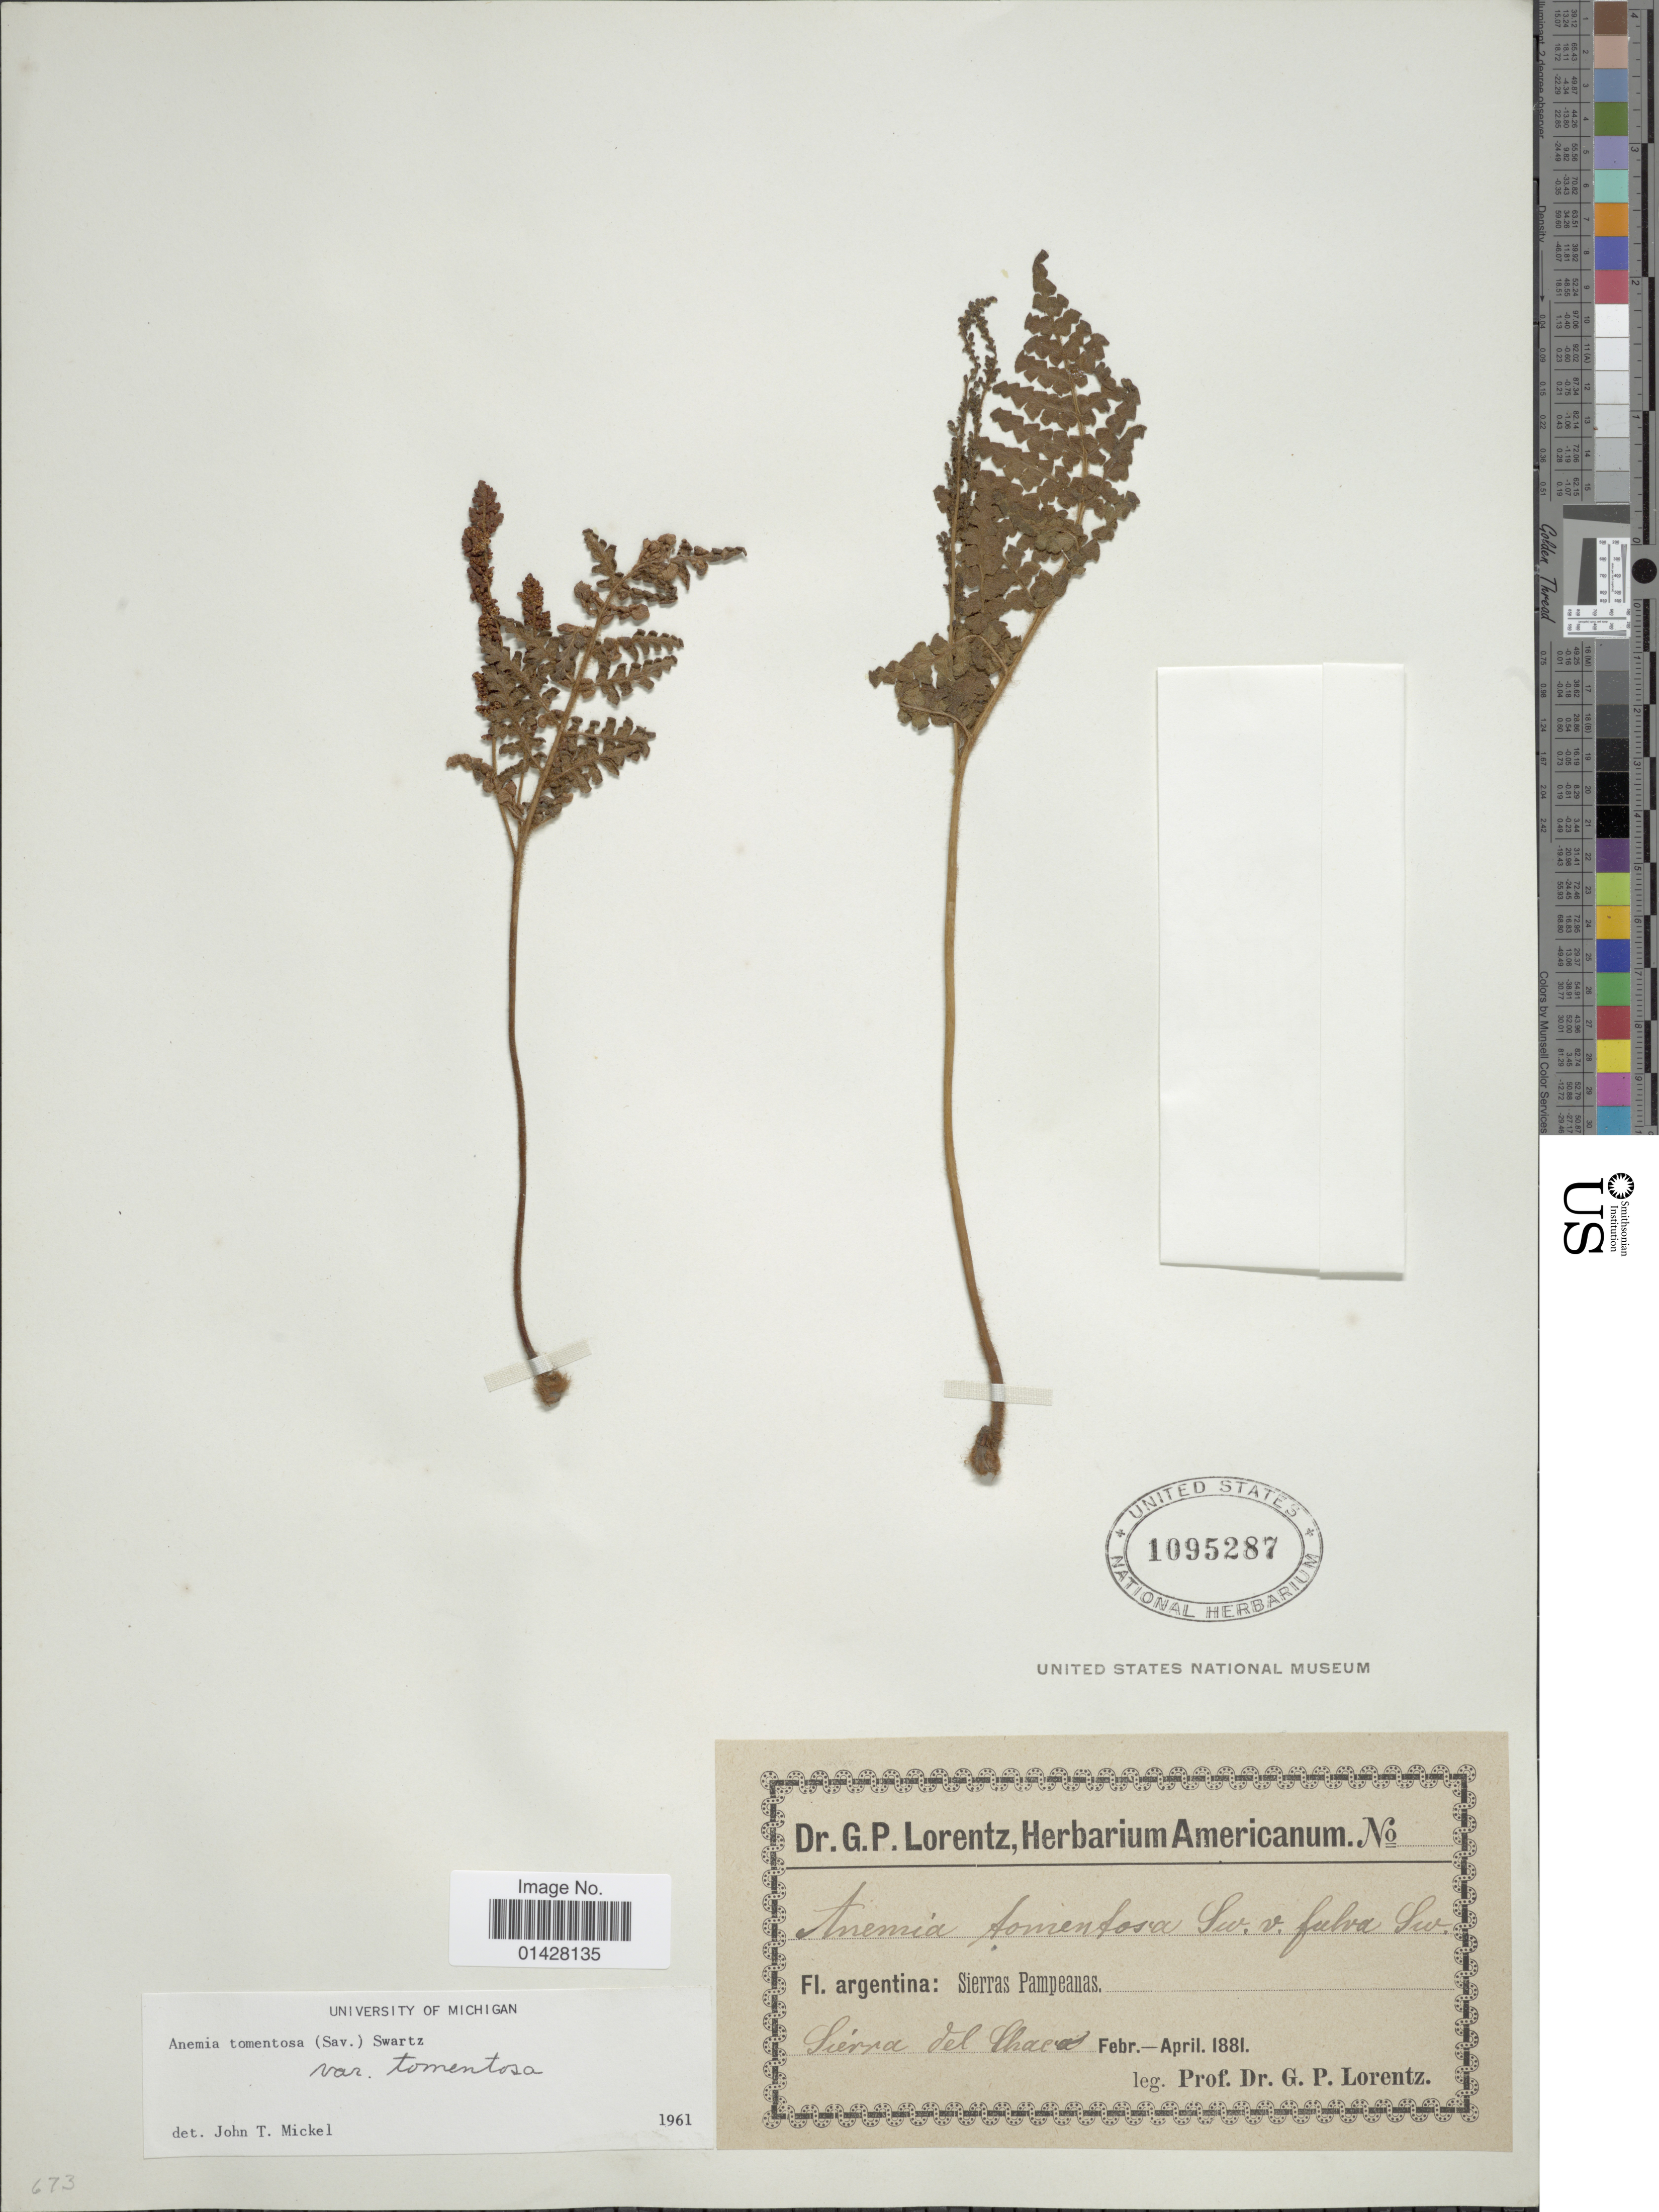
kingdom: Plantae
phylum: Tracheophyta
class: Polypodiopsida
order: Schizaeales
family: Anemiaceae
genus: Anemia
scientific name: Anemia tomentosa var. tomentosa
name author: (Sav.) Sw.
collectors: P. G. Lorentz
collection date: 1881-02/1881-04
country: Argentina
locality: Fl. argentina: Sierras Pampeanas. Sierra del Chaca.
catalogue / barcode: US 1095287